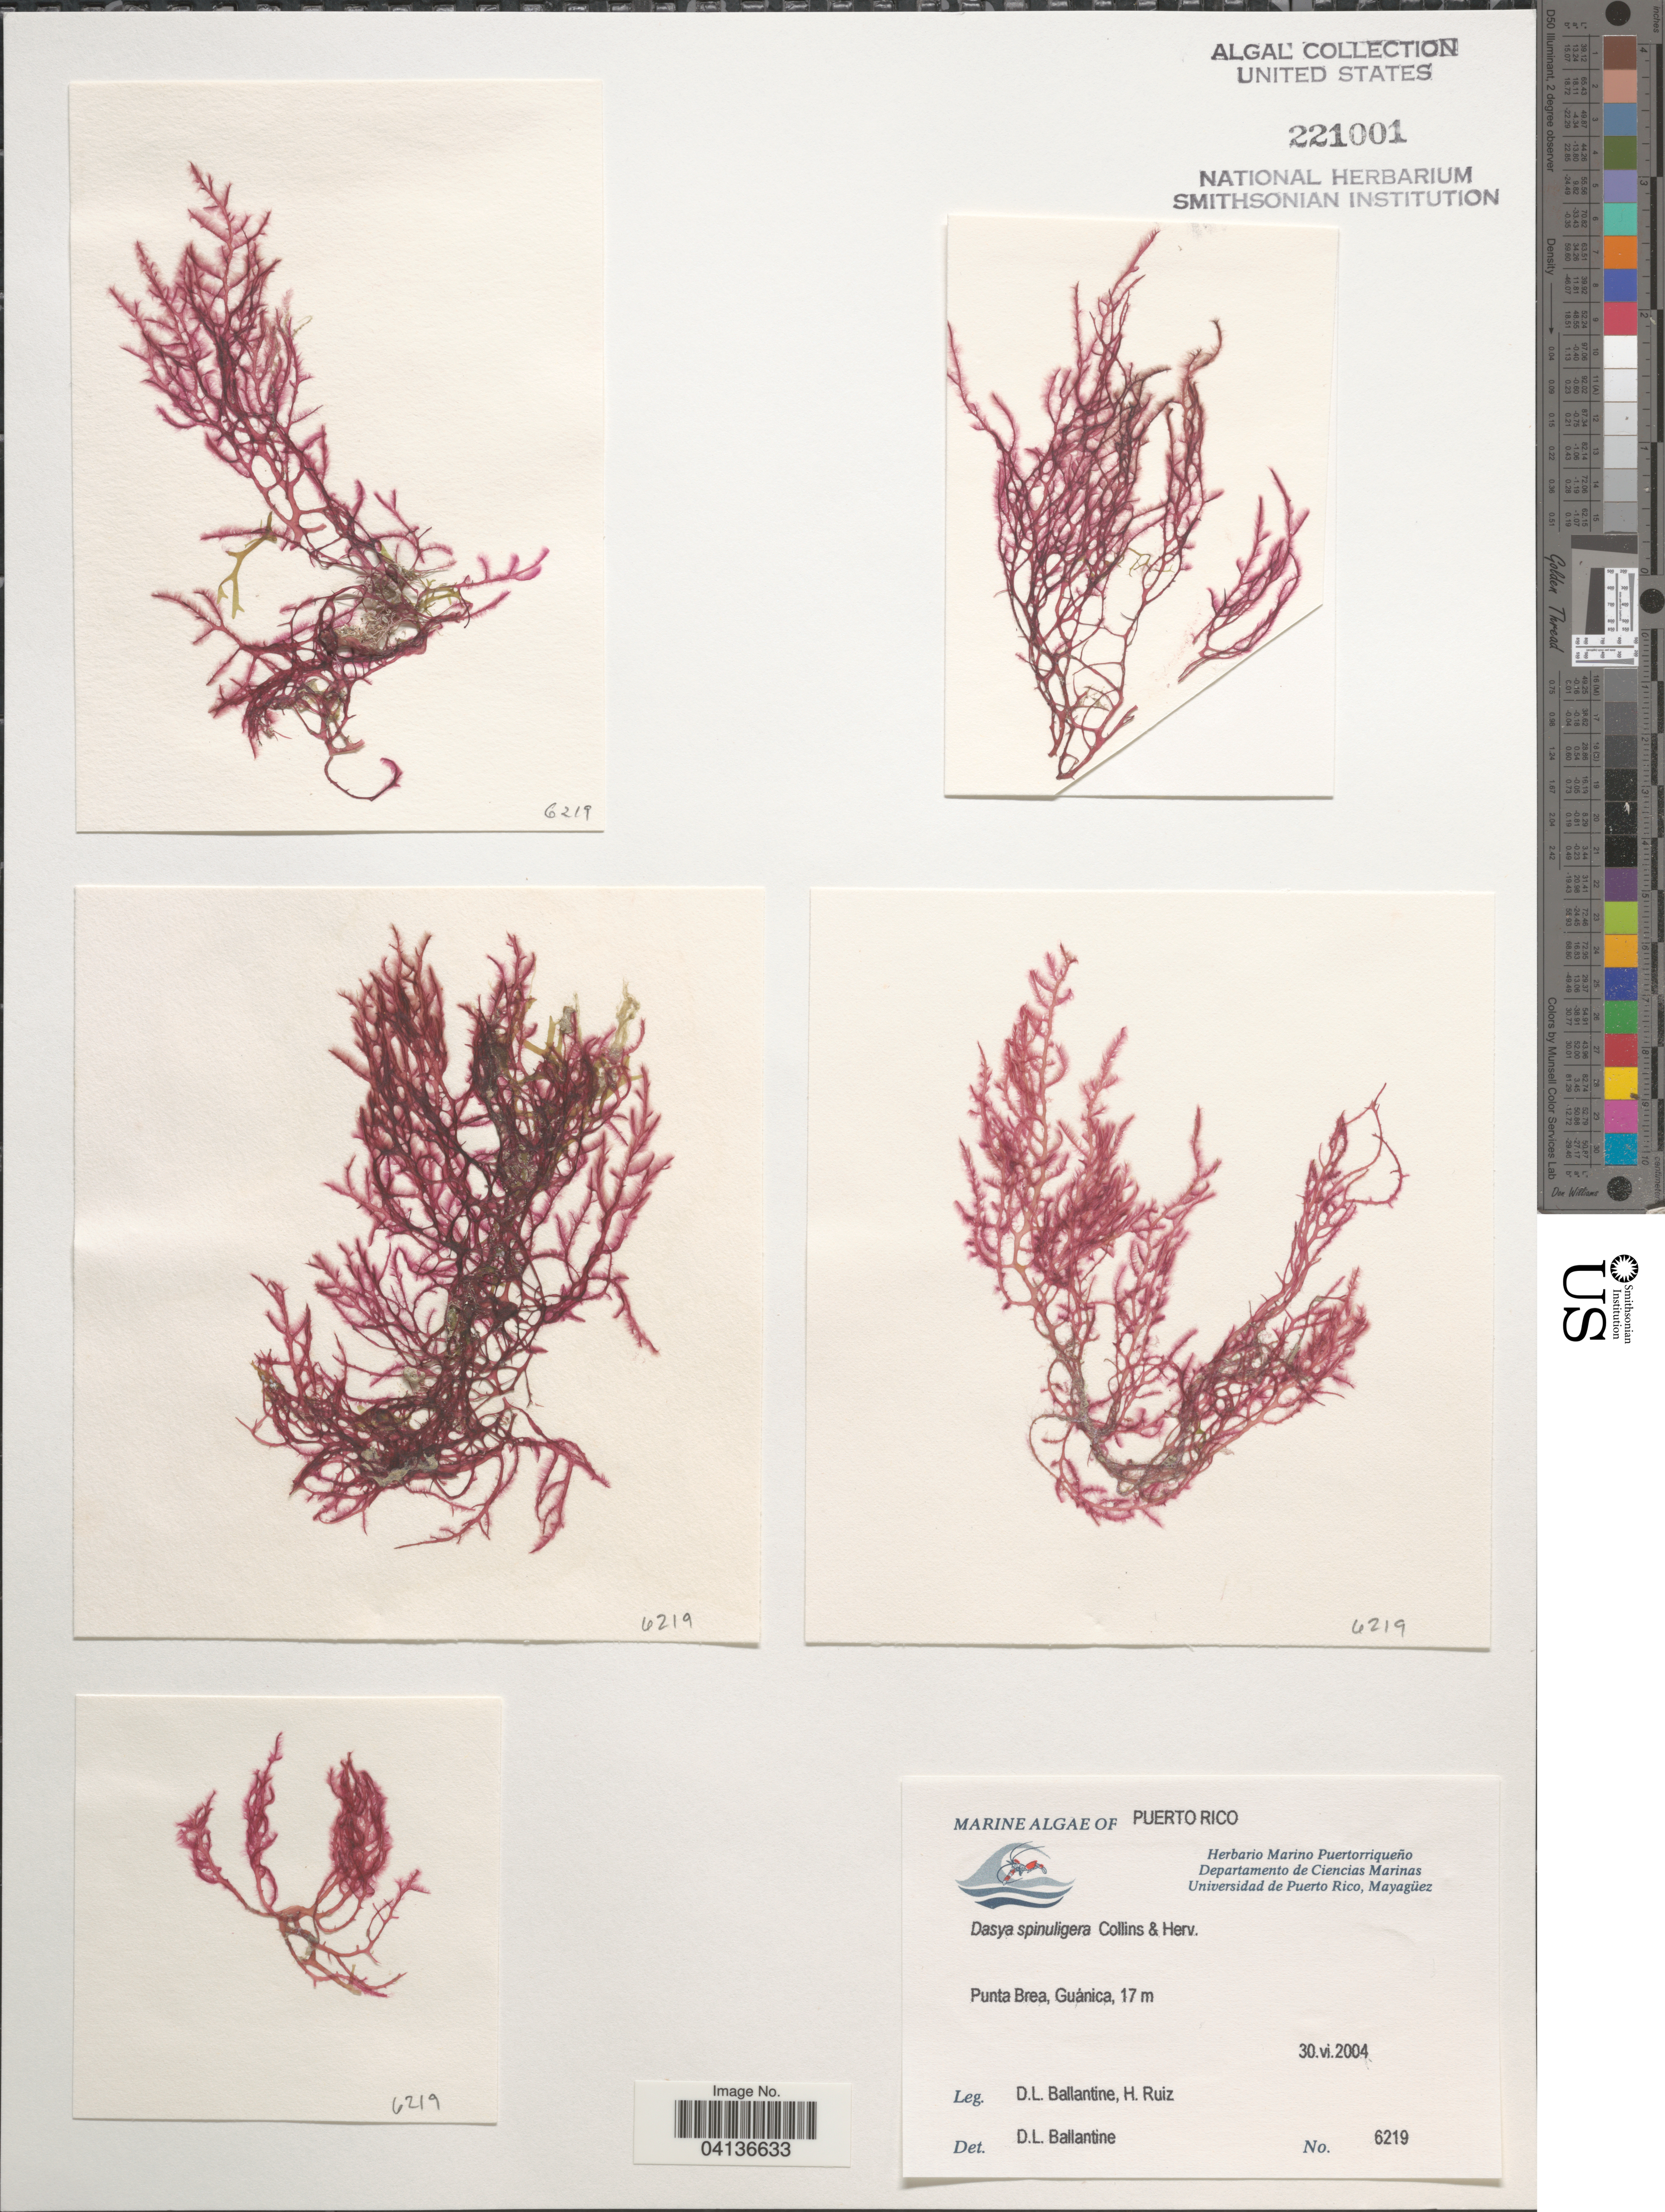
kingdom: Plantae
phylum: Rhodophyta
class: Florideophyceae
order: Ceramiales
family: Dasyaceae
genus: Dasya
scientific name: Dasya spinuligera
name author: Collins & Herv.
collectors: D.L. Ballantine & H. Ruiz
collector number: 6219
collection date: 2004-06-30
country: Puerto Rico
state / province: Guánica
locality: Punta Brea.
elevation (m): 17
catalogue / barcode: US 221001